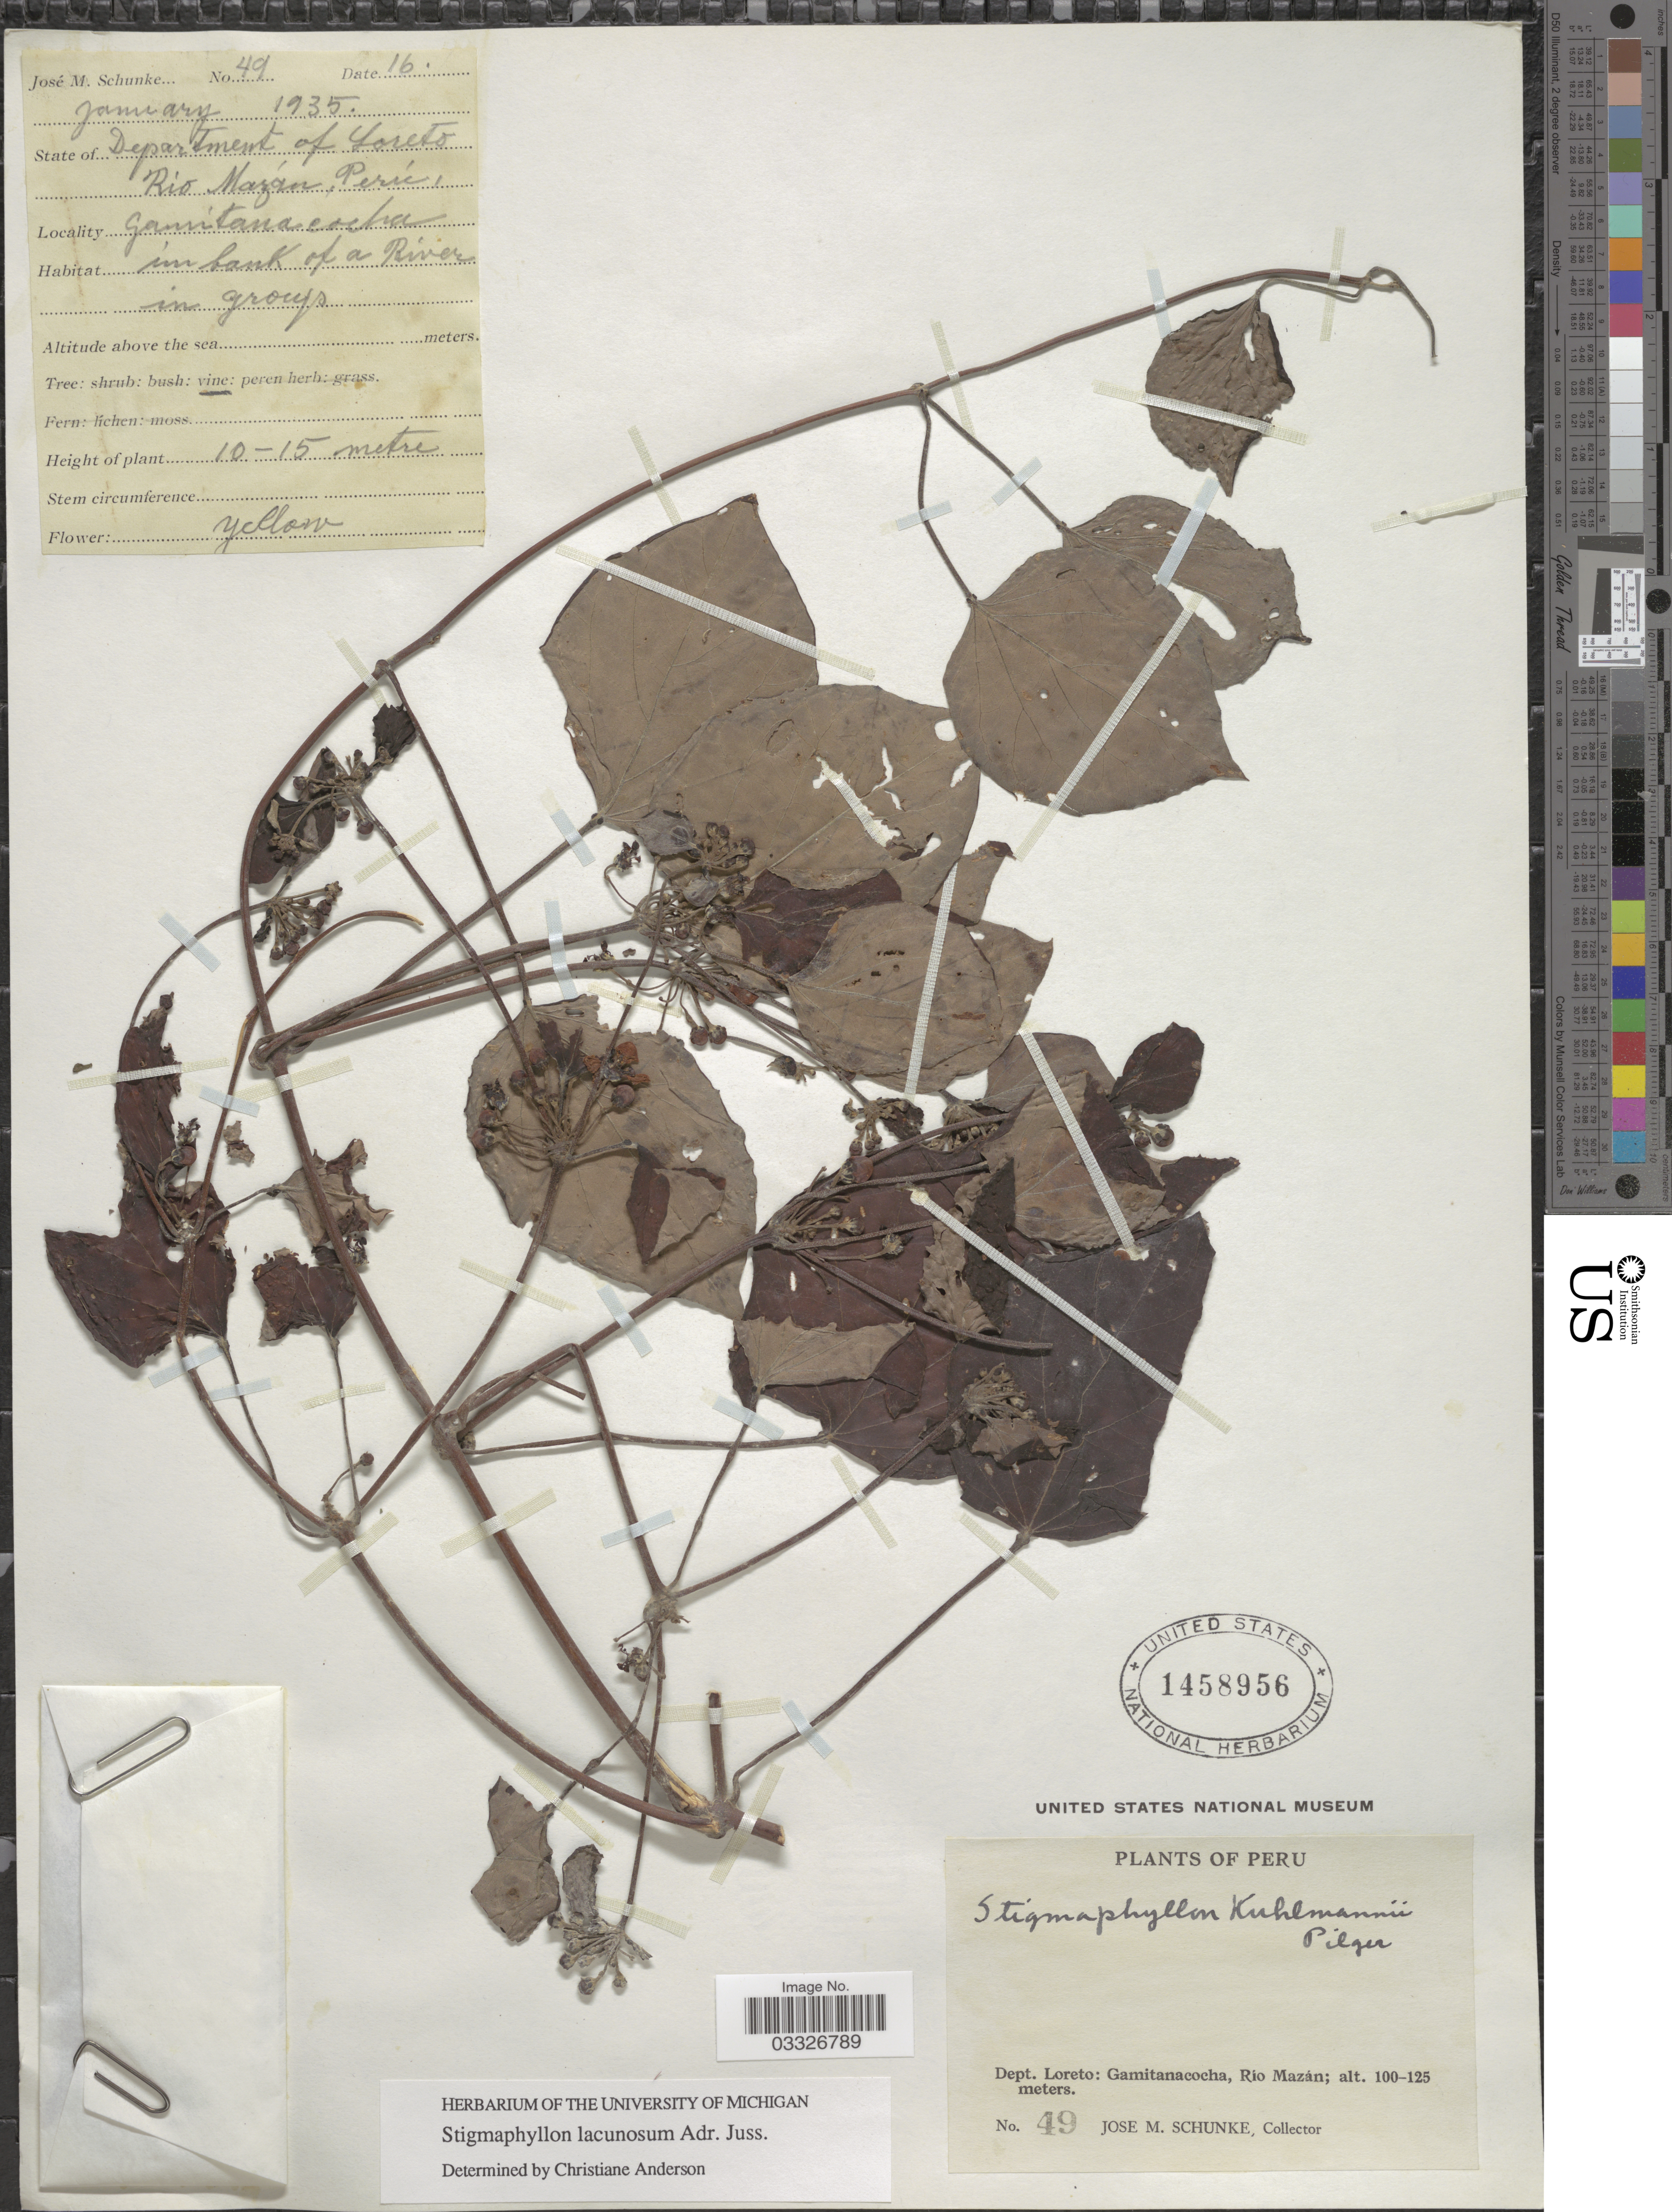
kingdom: Plantae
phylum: Tracheophyta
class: Magnoliopsida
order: Malpighiales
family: Malpighiaceae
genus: Stigmaphyllon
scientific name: Stigmaphyllon lacunosum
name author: A. Juss.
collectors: J. M. Schunke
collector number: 49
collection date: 1935-01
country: Peru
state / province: Loreto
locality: Dept. Loreto: Gamitanacocha, Río Mazán.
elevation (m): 100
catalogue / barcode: US 1458956